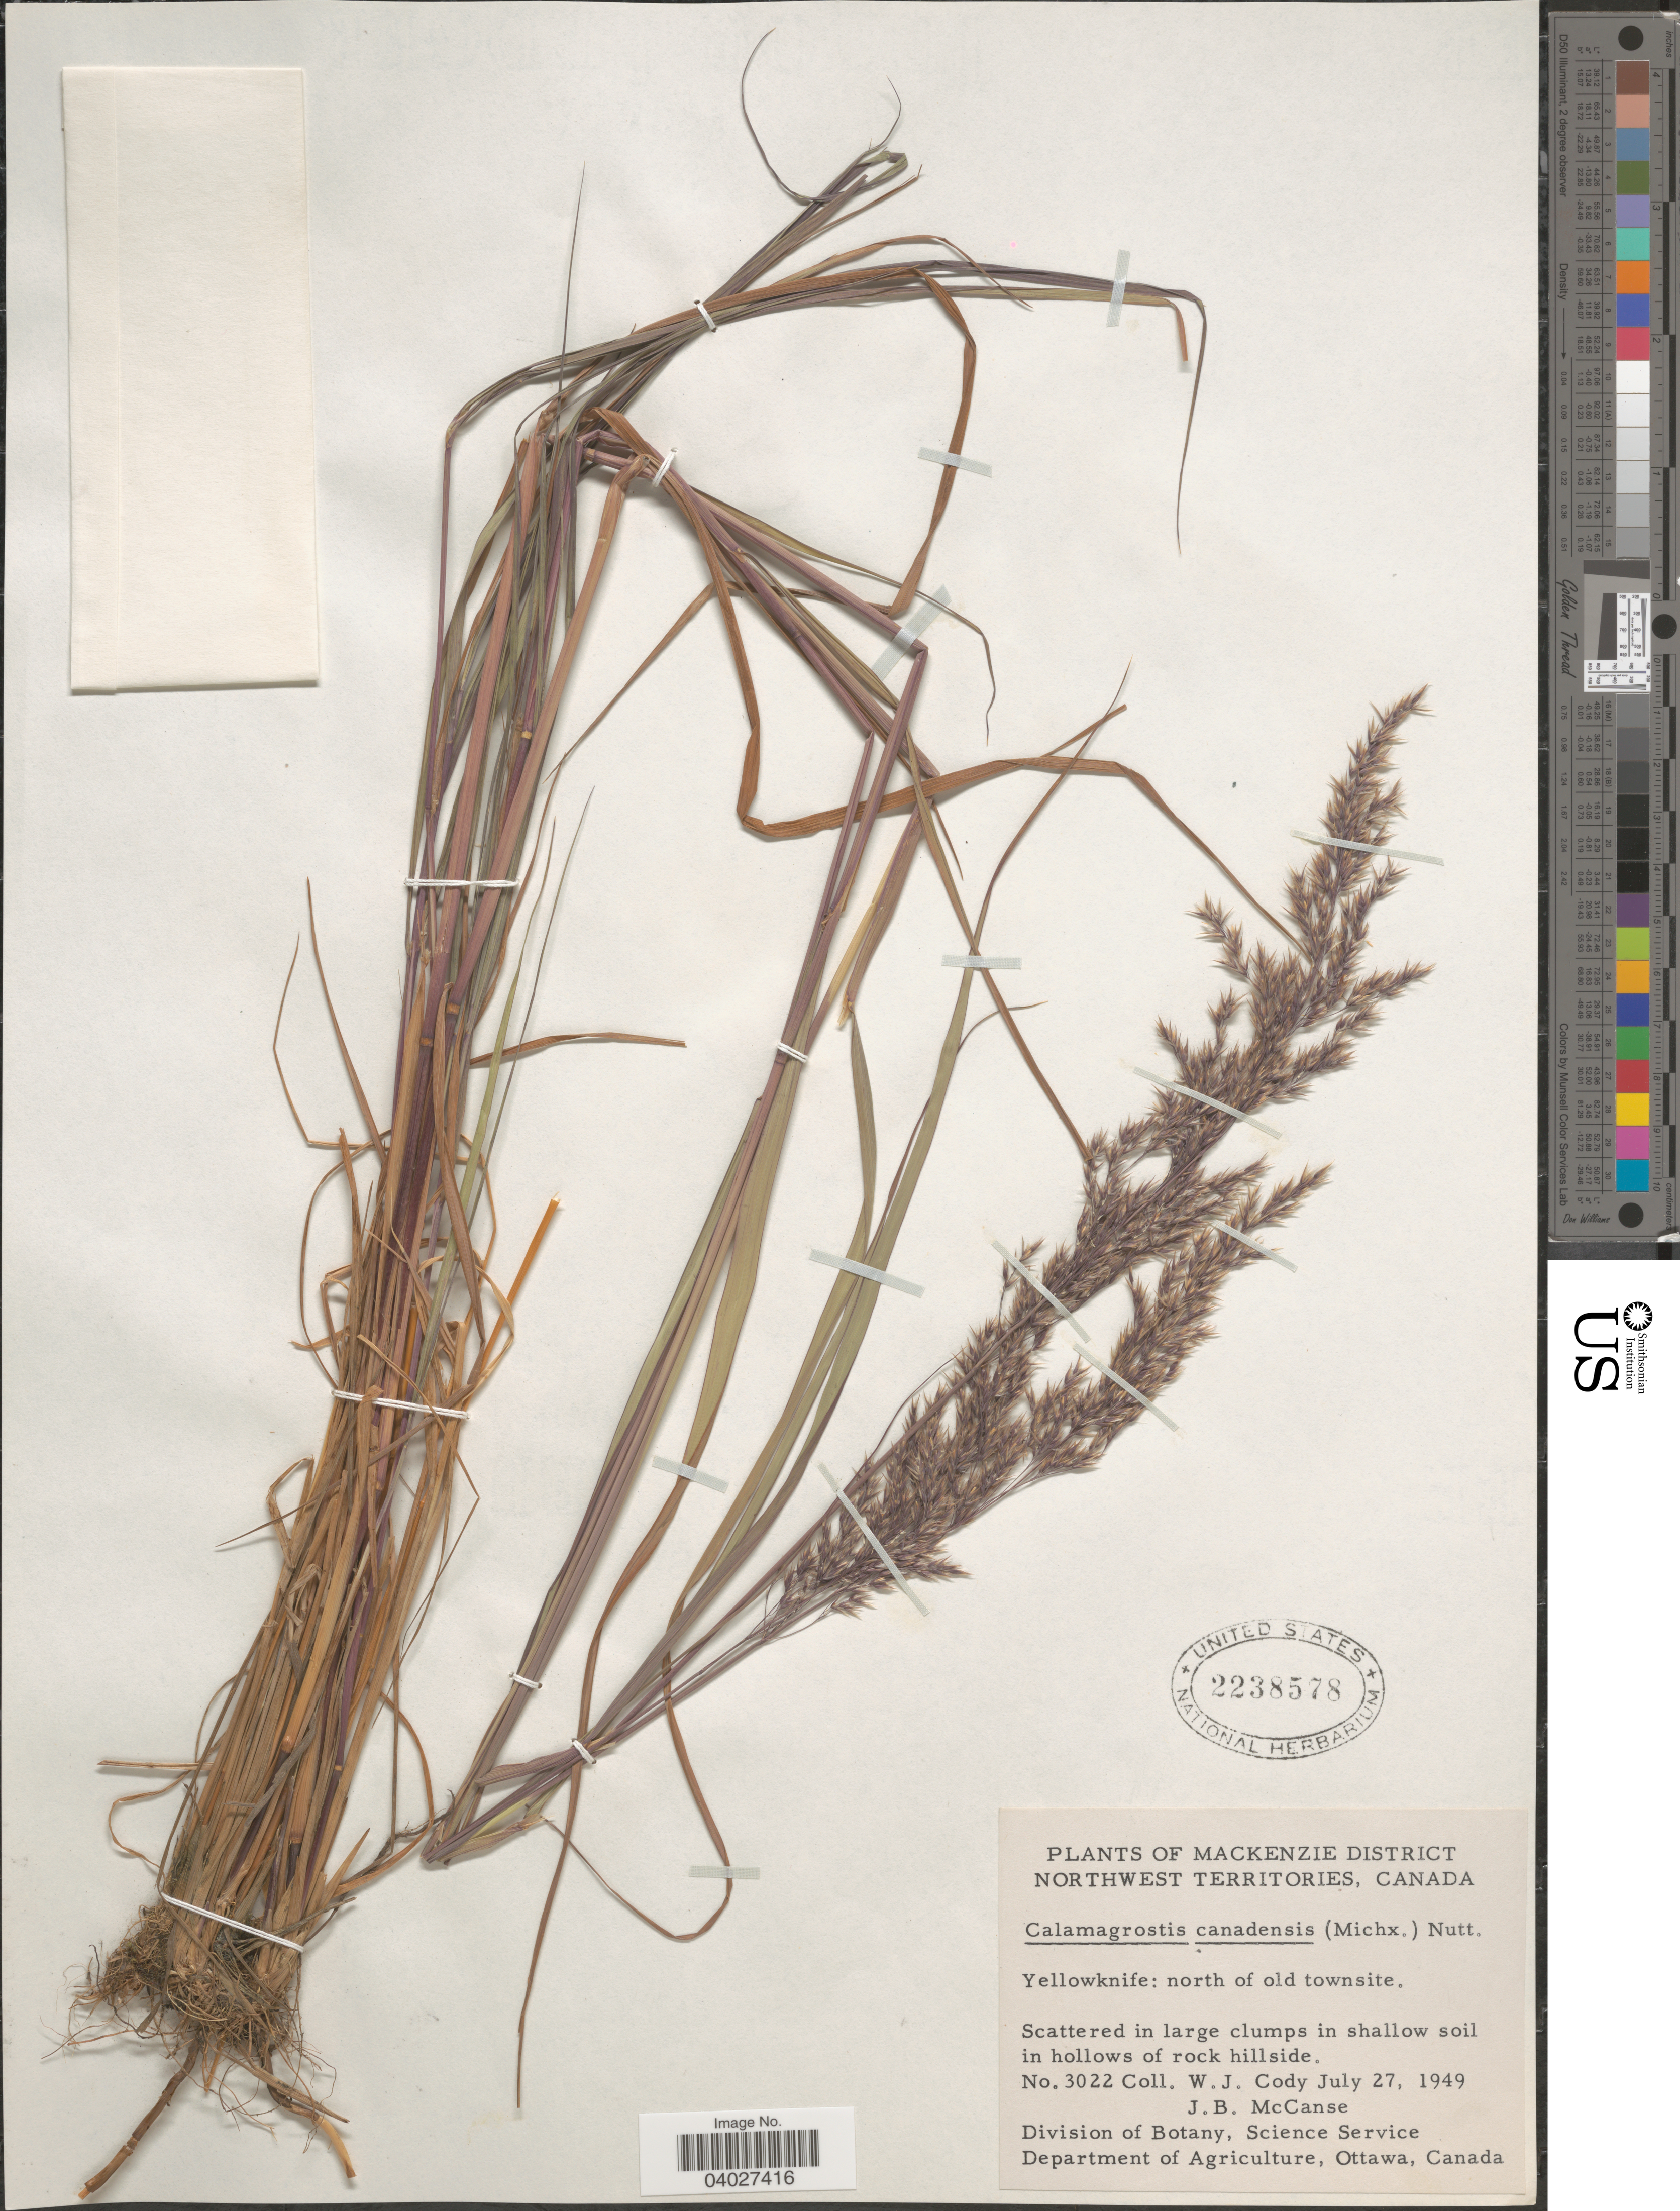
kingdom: Plantae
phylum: Tracheophyta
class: Liliopsida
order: Poales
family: Poaceae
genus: Calamagrostis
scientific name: Calamagrostis canadensis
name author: (Michx.) P. Beauv.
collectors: W. Cody & J. McCanse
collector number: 3022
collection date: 1949-07-27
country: Canada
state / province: Northwest Territories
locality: Mackenzie District. Yellowknife: north of old townsite.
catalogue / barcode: US 2238578